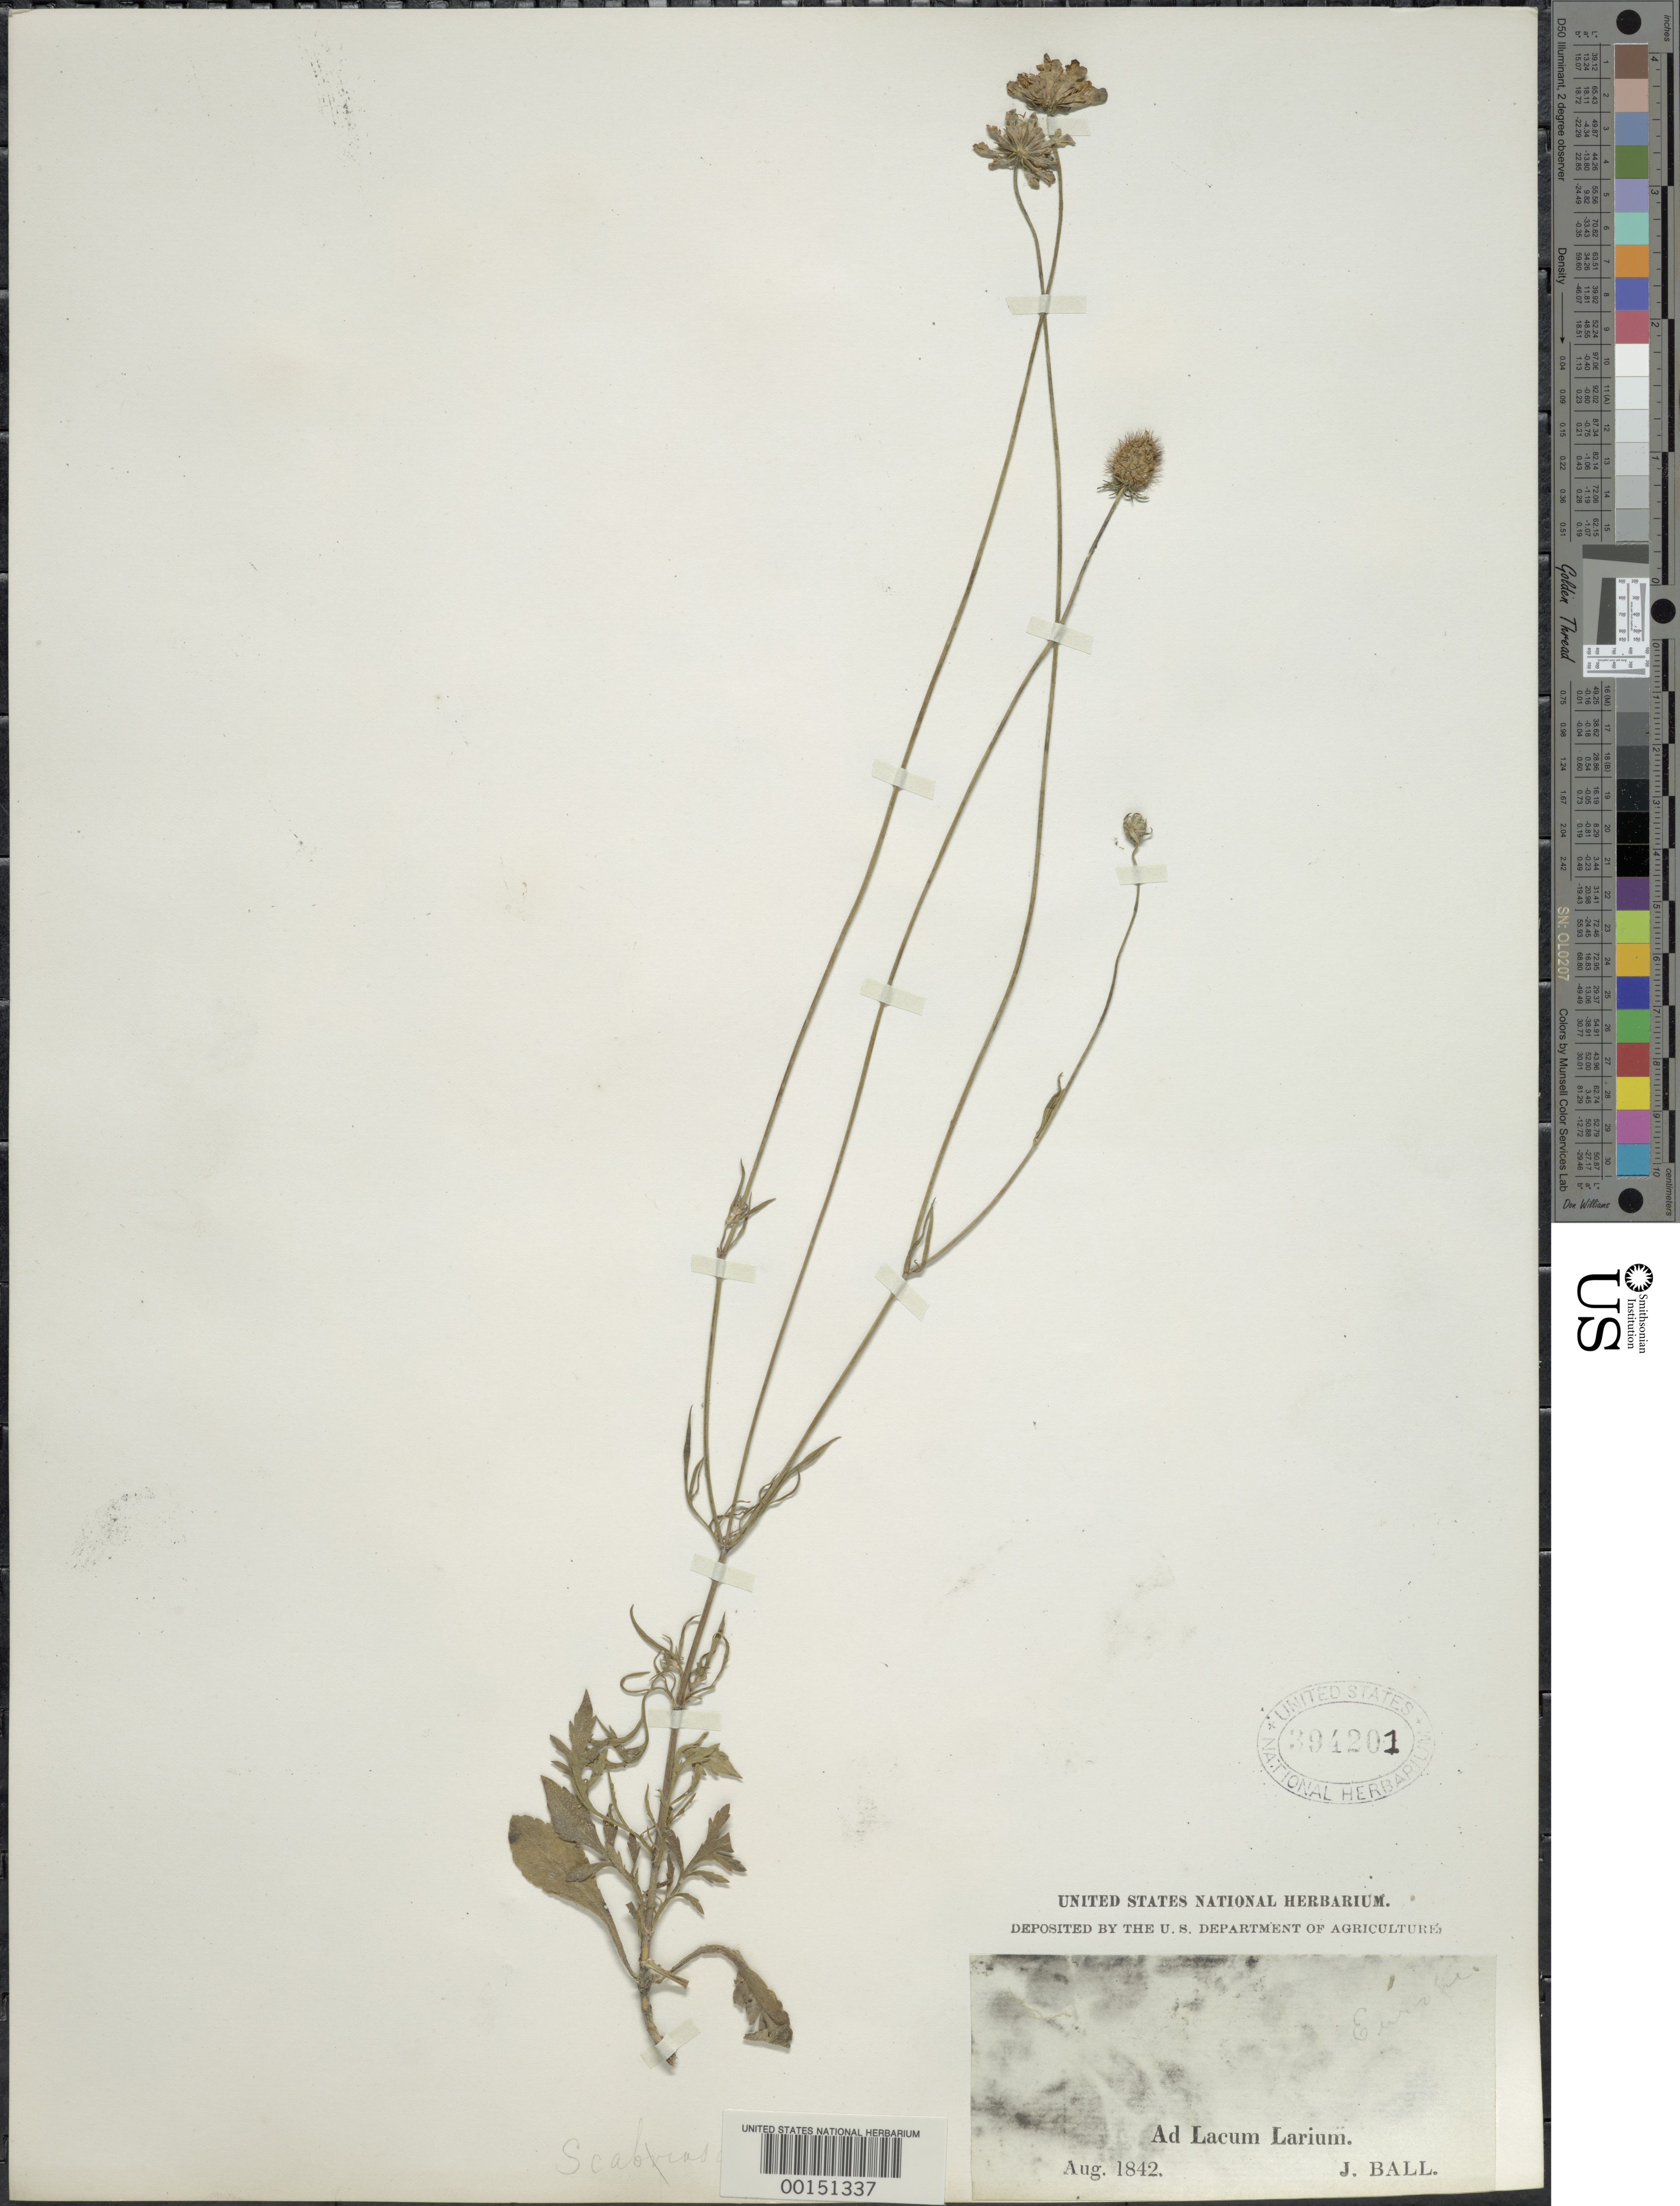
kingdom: Plantae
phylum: Tracheophyta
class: Magnoliopsida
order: Dipsacales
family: Caprifoliaceae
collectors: J. Ball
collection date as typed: Aug 1842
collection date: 1842-08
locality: Lauium Lake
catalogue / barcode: US 394201